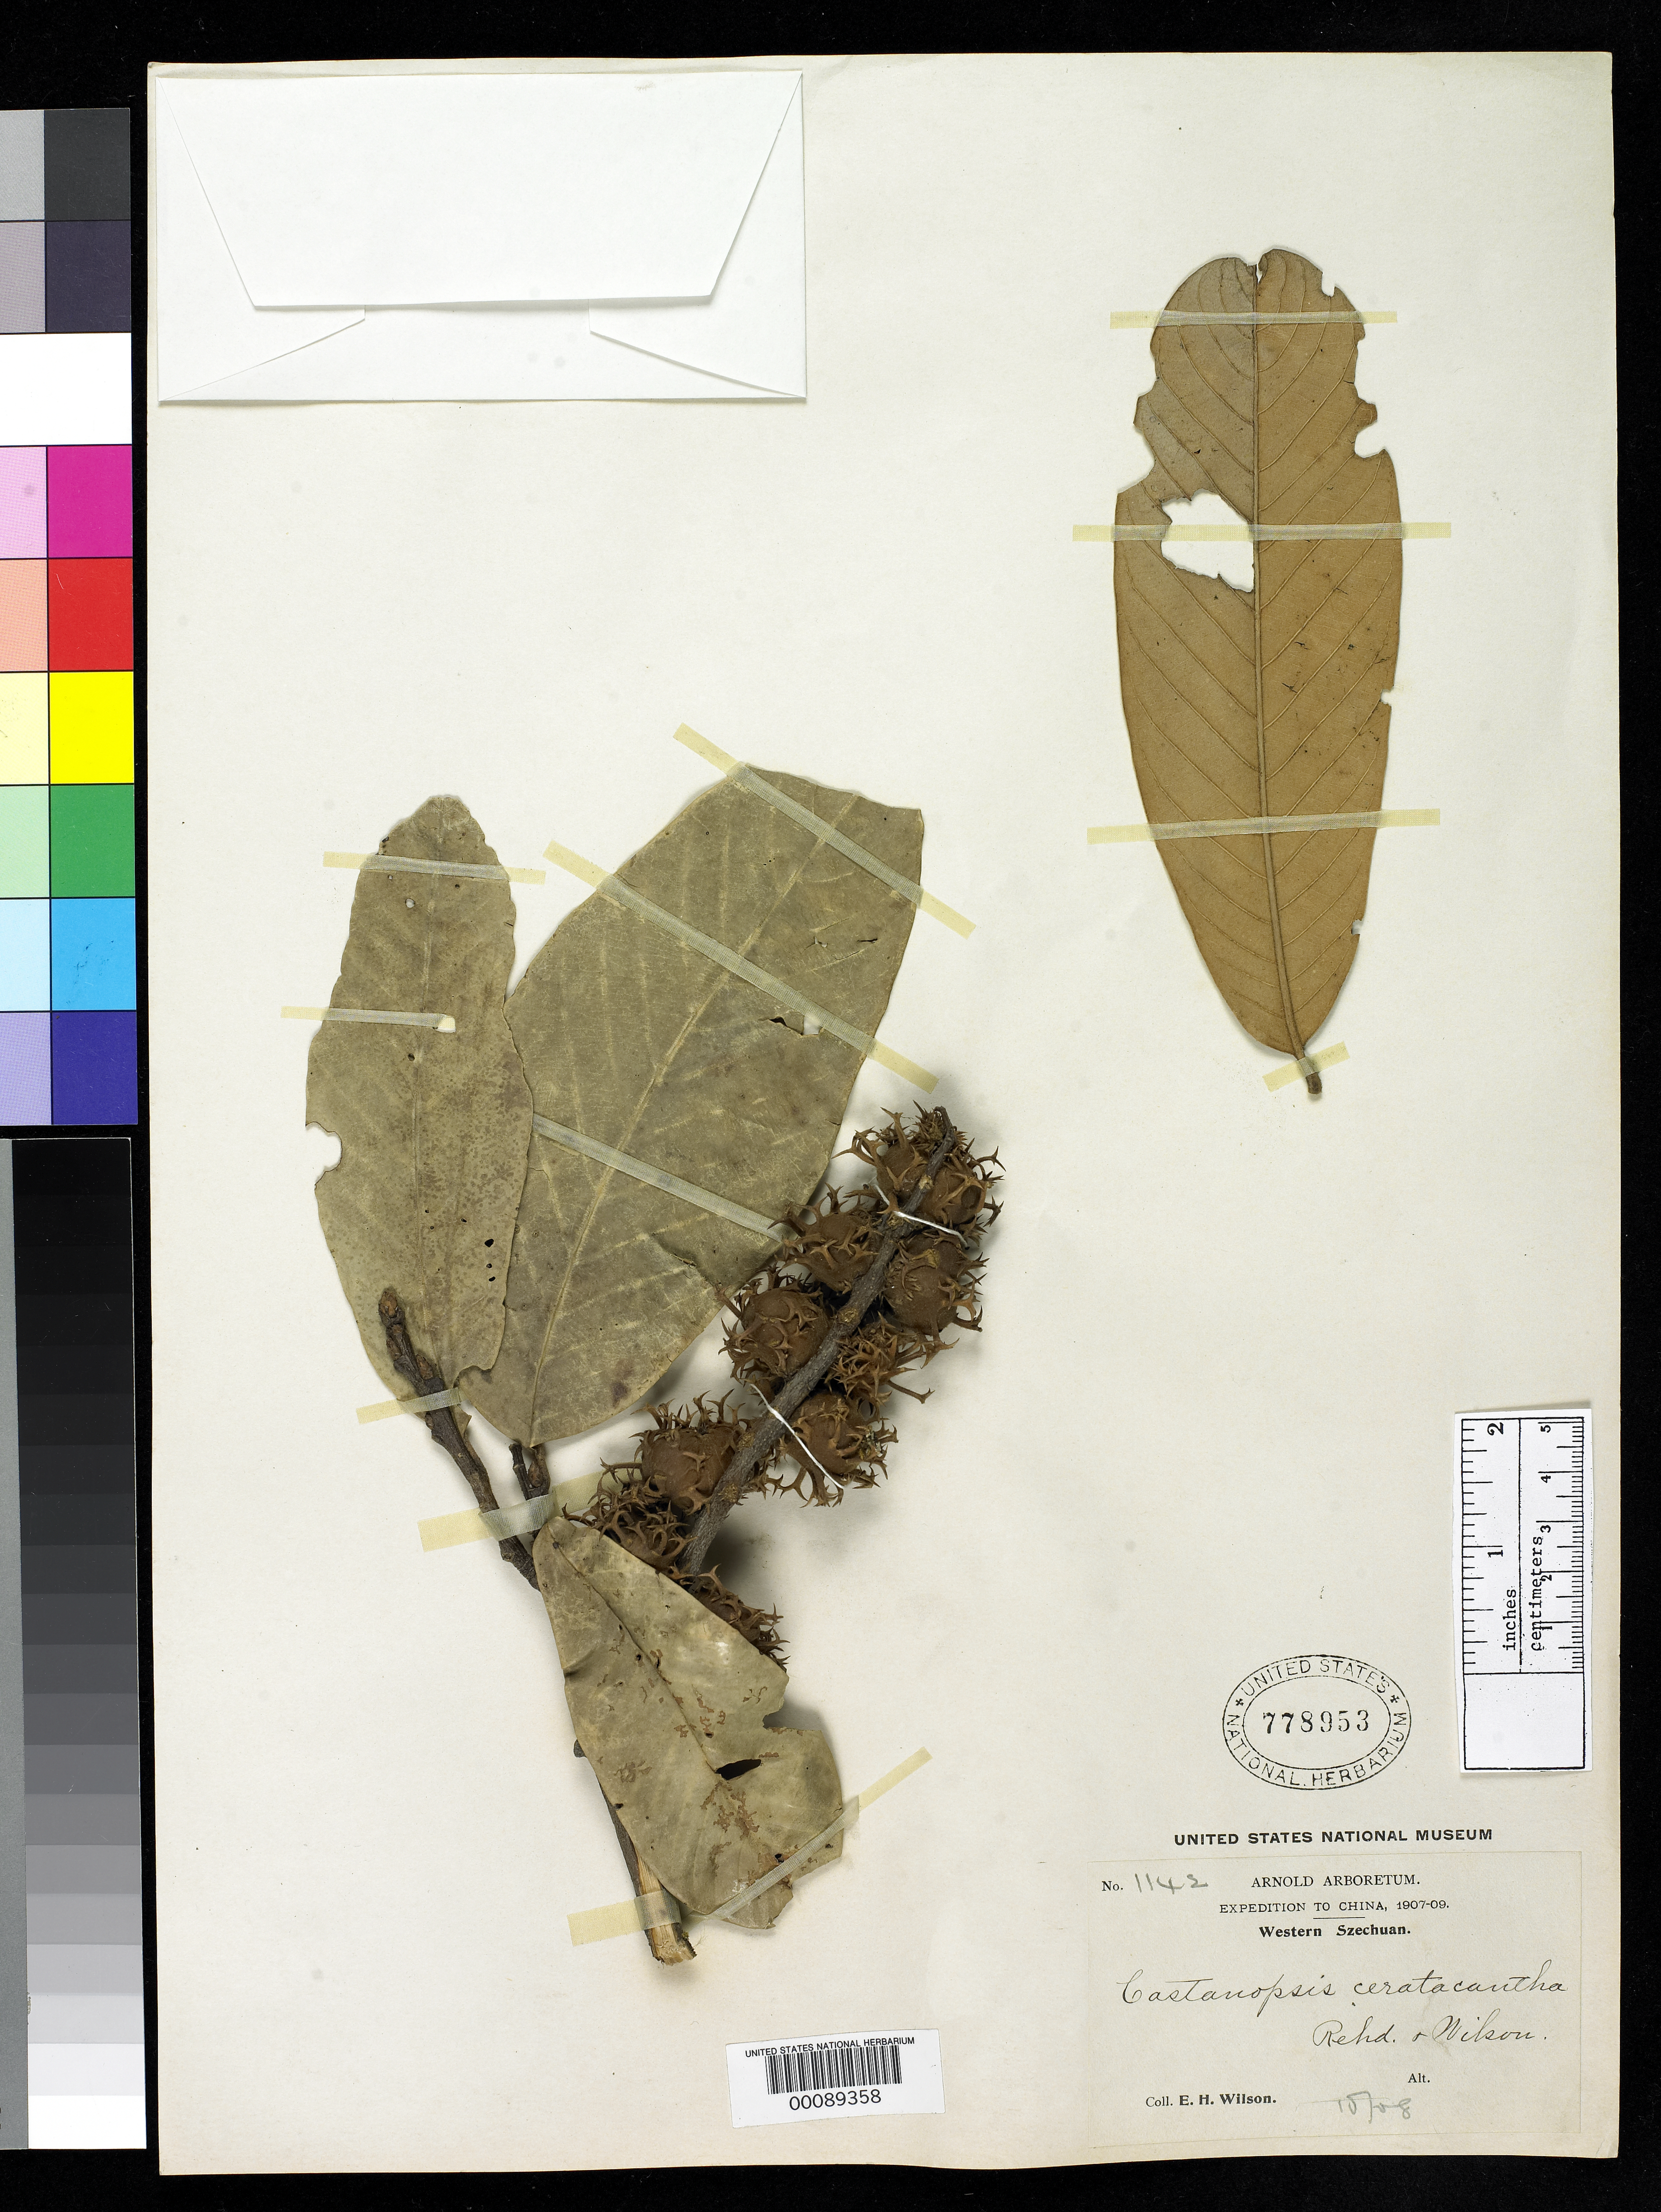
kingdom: Plantae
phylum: Tracheophyta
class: Magnoliopsida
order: Fagales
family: Fagaceae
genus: Castanopsis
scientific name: Castanopsis ceratacantha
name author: Rehder & E.H. Wilson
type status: Isotype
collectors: E. H. Wilson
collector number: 1142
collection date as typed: Oct 1908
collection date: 1908-10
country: China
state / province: Sichuan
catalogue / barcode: US 778953